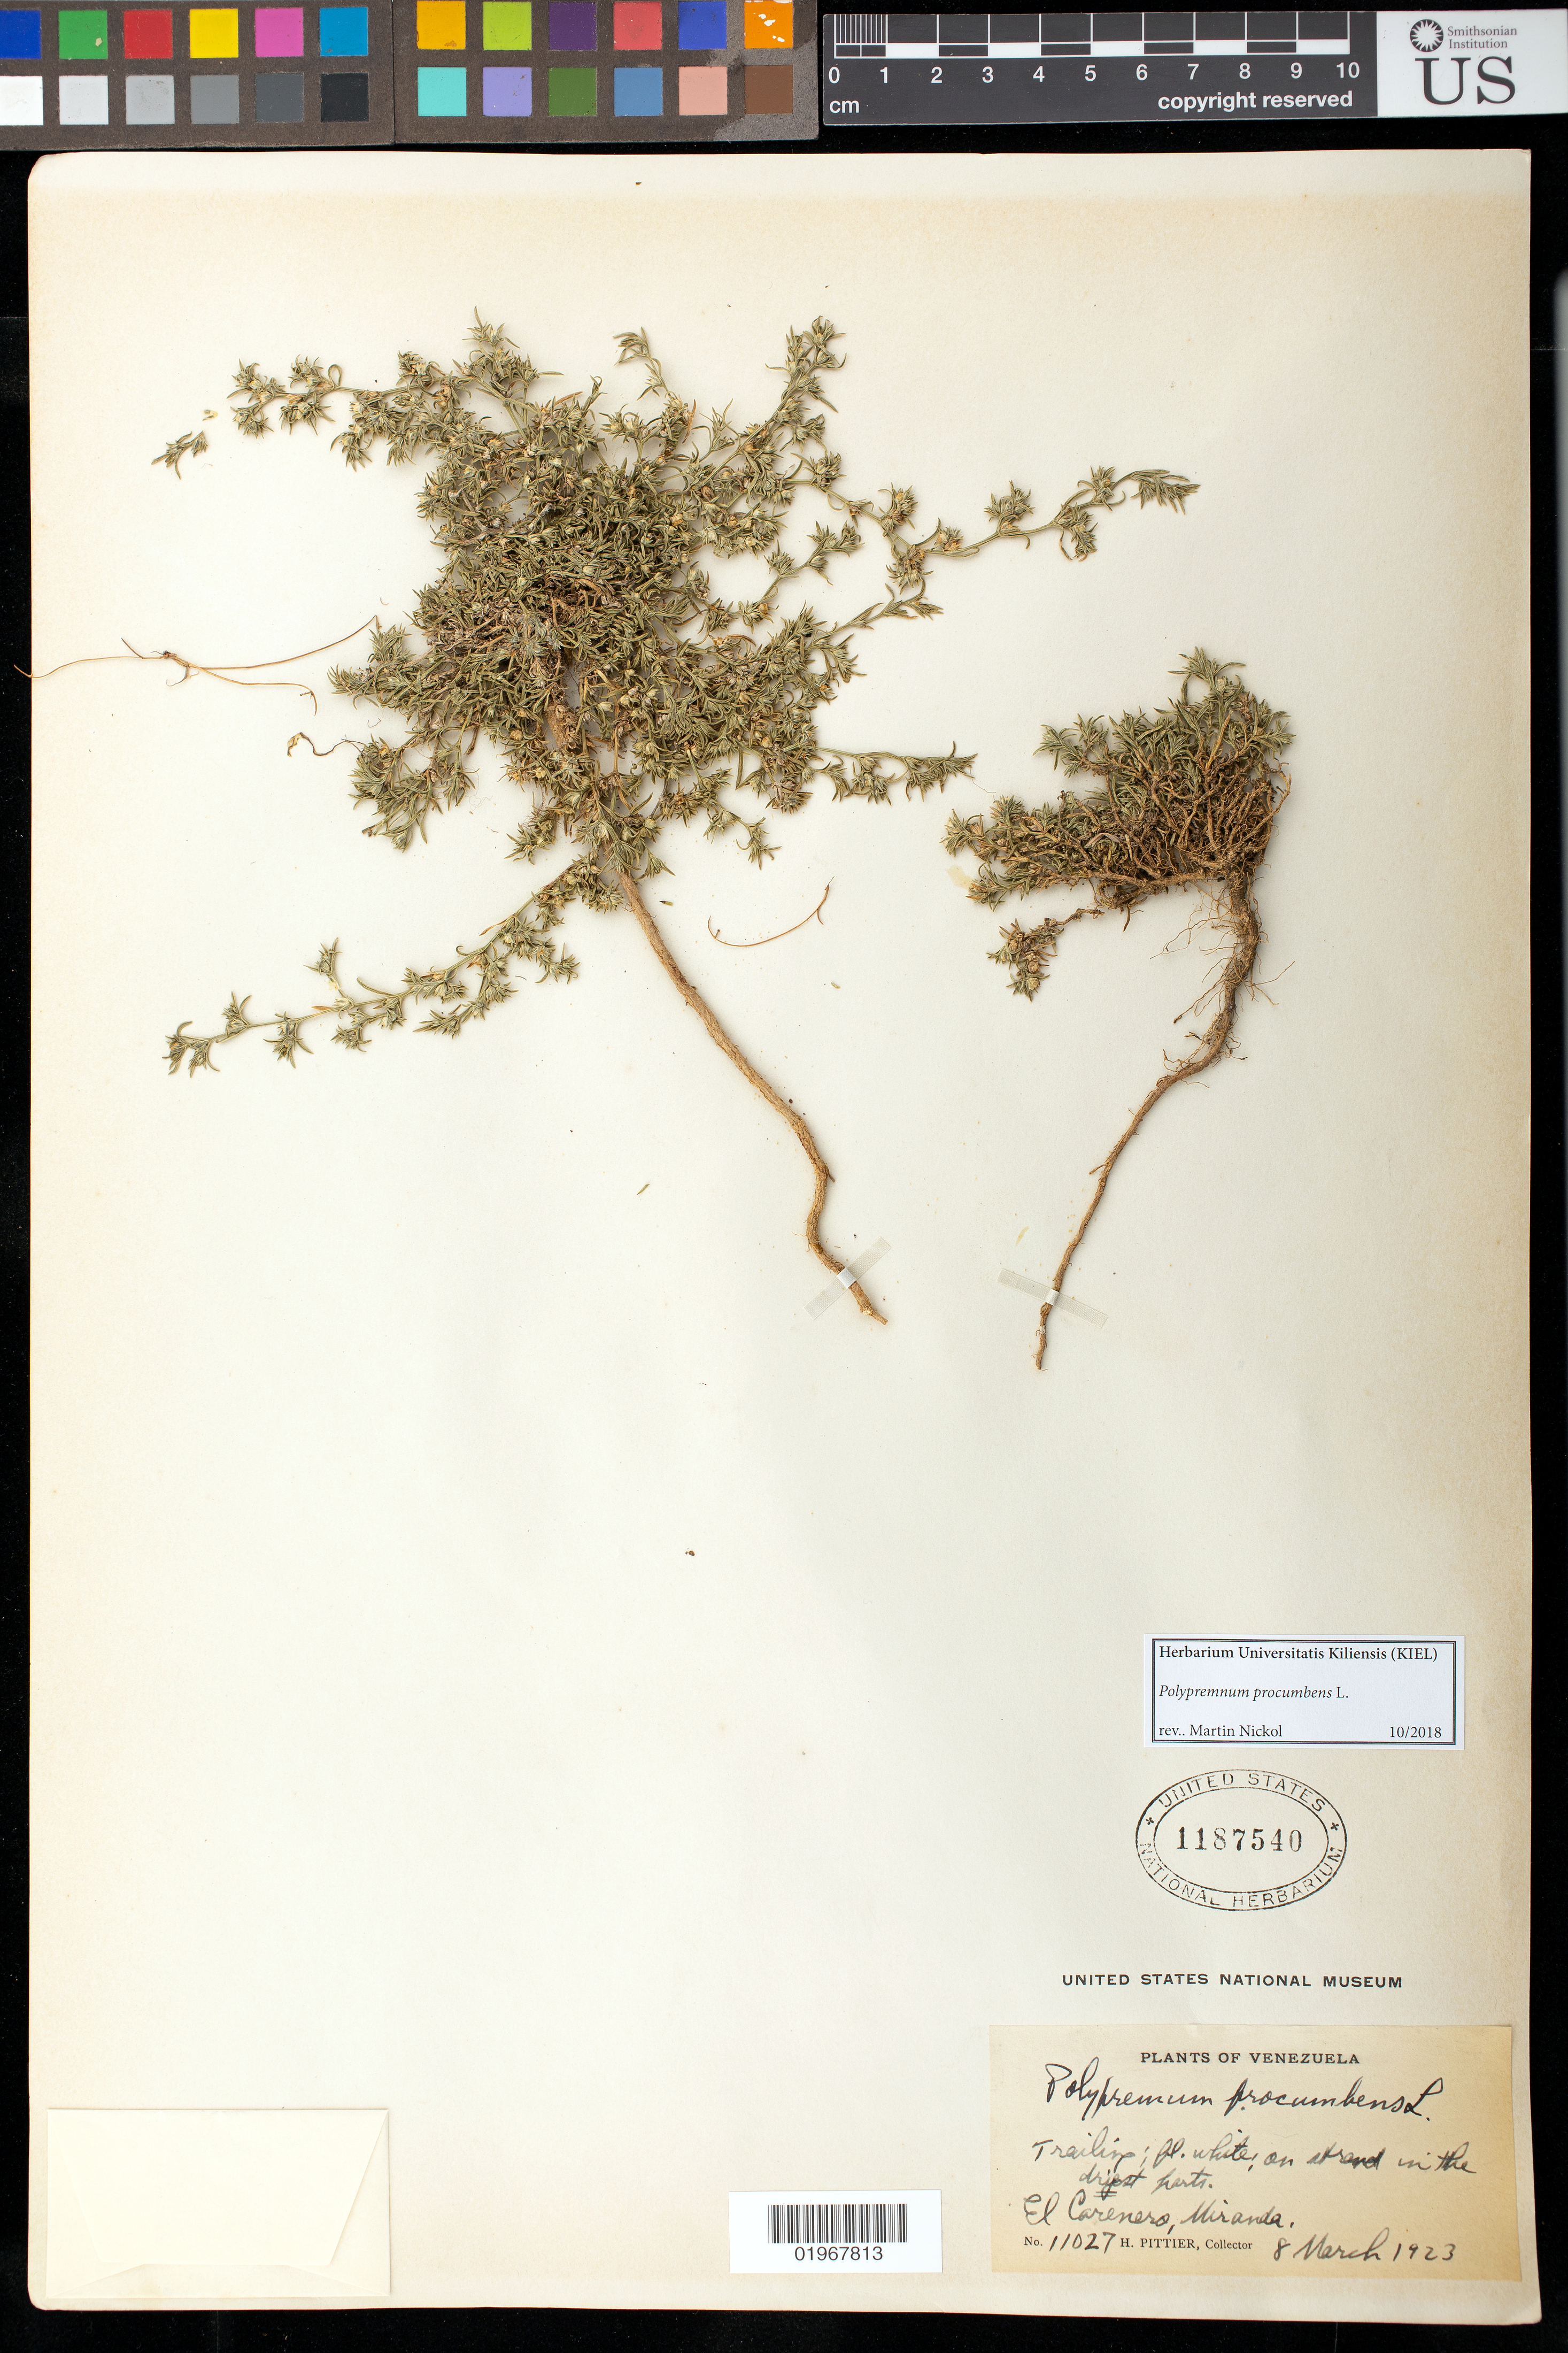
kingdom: Plantae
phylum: Tracheophyta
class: Magnoliopsida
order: Lamiales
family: Tetrachondraceae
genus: Polypremum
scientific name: Polypremum procumbens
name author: L.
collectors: H. F. Pittier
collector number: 11027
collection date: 1923-03-08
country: Venezuela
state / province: Miranda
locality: El Carenero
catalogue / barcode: US 1187540